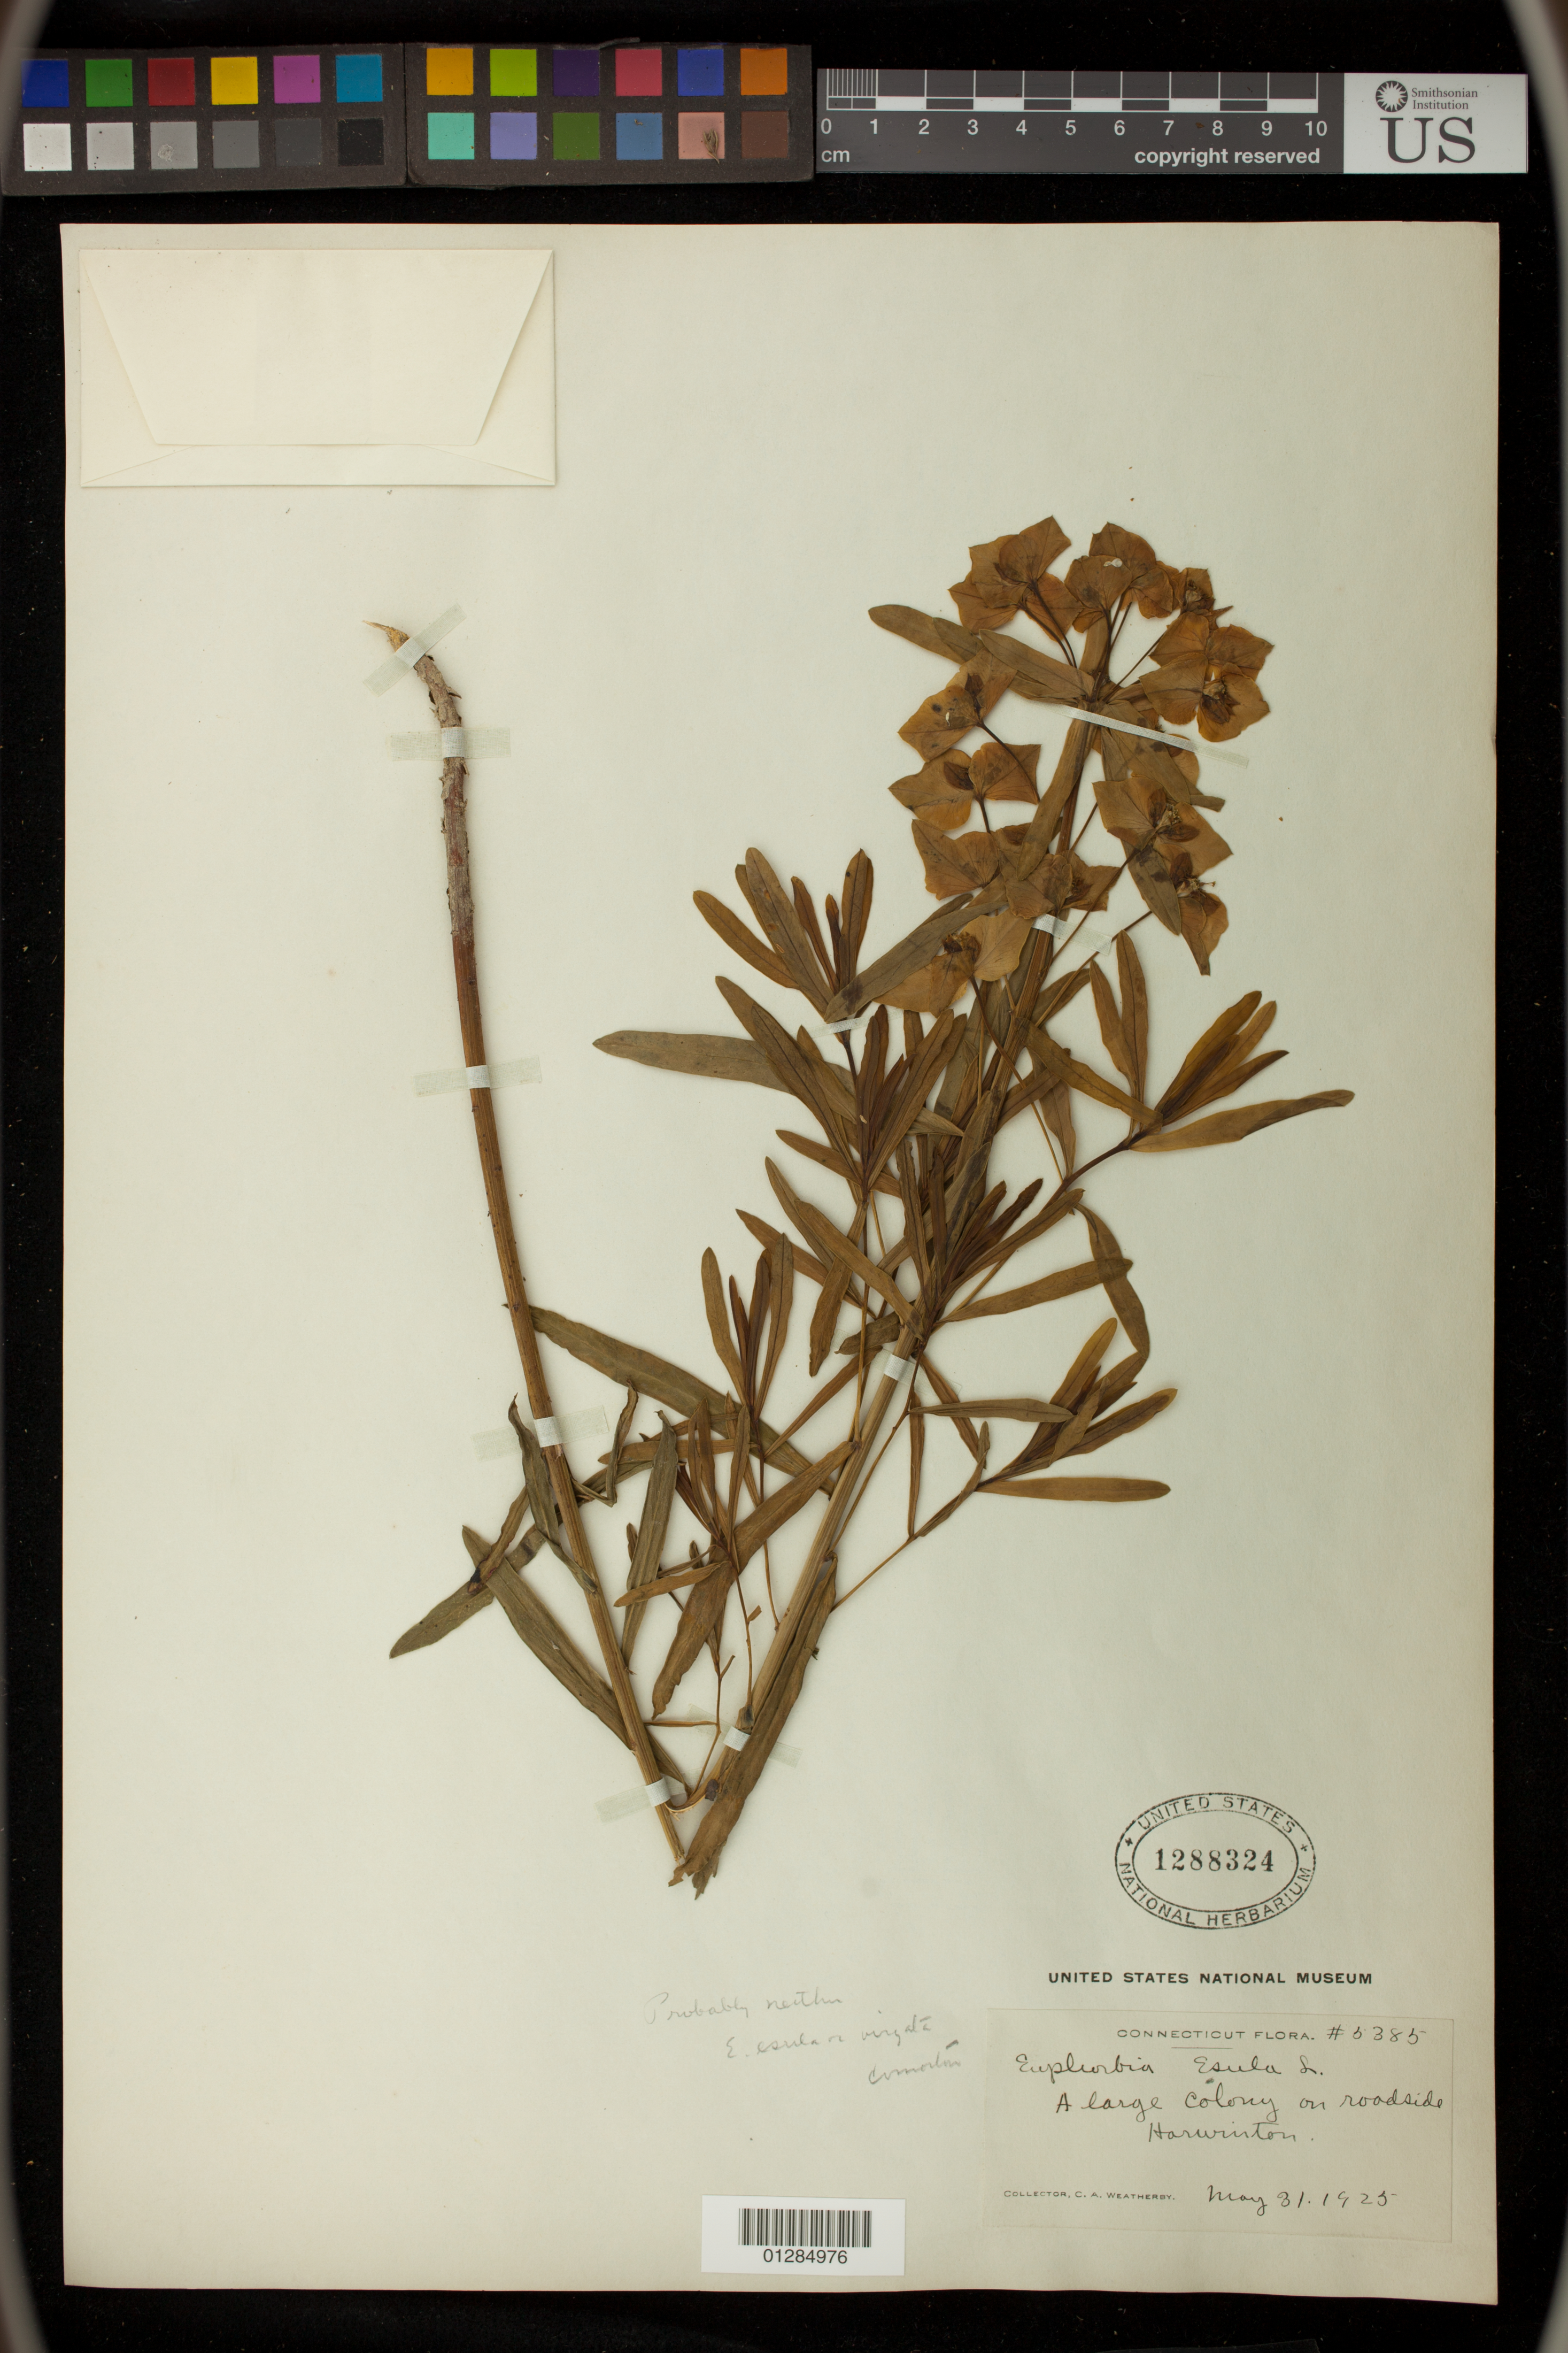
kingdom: Plantae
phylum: Tracheophyta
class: Magnoliopsida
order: Malpighiales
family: Euphorbiaceae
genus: Euphorbia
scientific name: Euphorbia esula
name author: L.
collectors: C. A. Weatherby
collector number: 5385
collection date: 1925-05-31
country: United States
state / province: Connecticut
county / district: Litchfield County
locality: on roadside Harwinton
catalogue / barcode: US 1288324